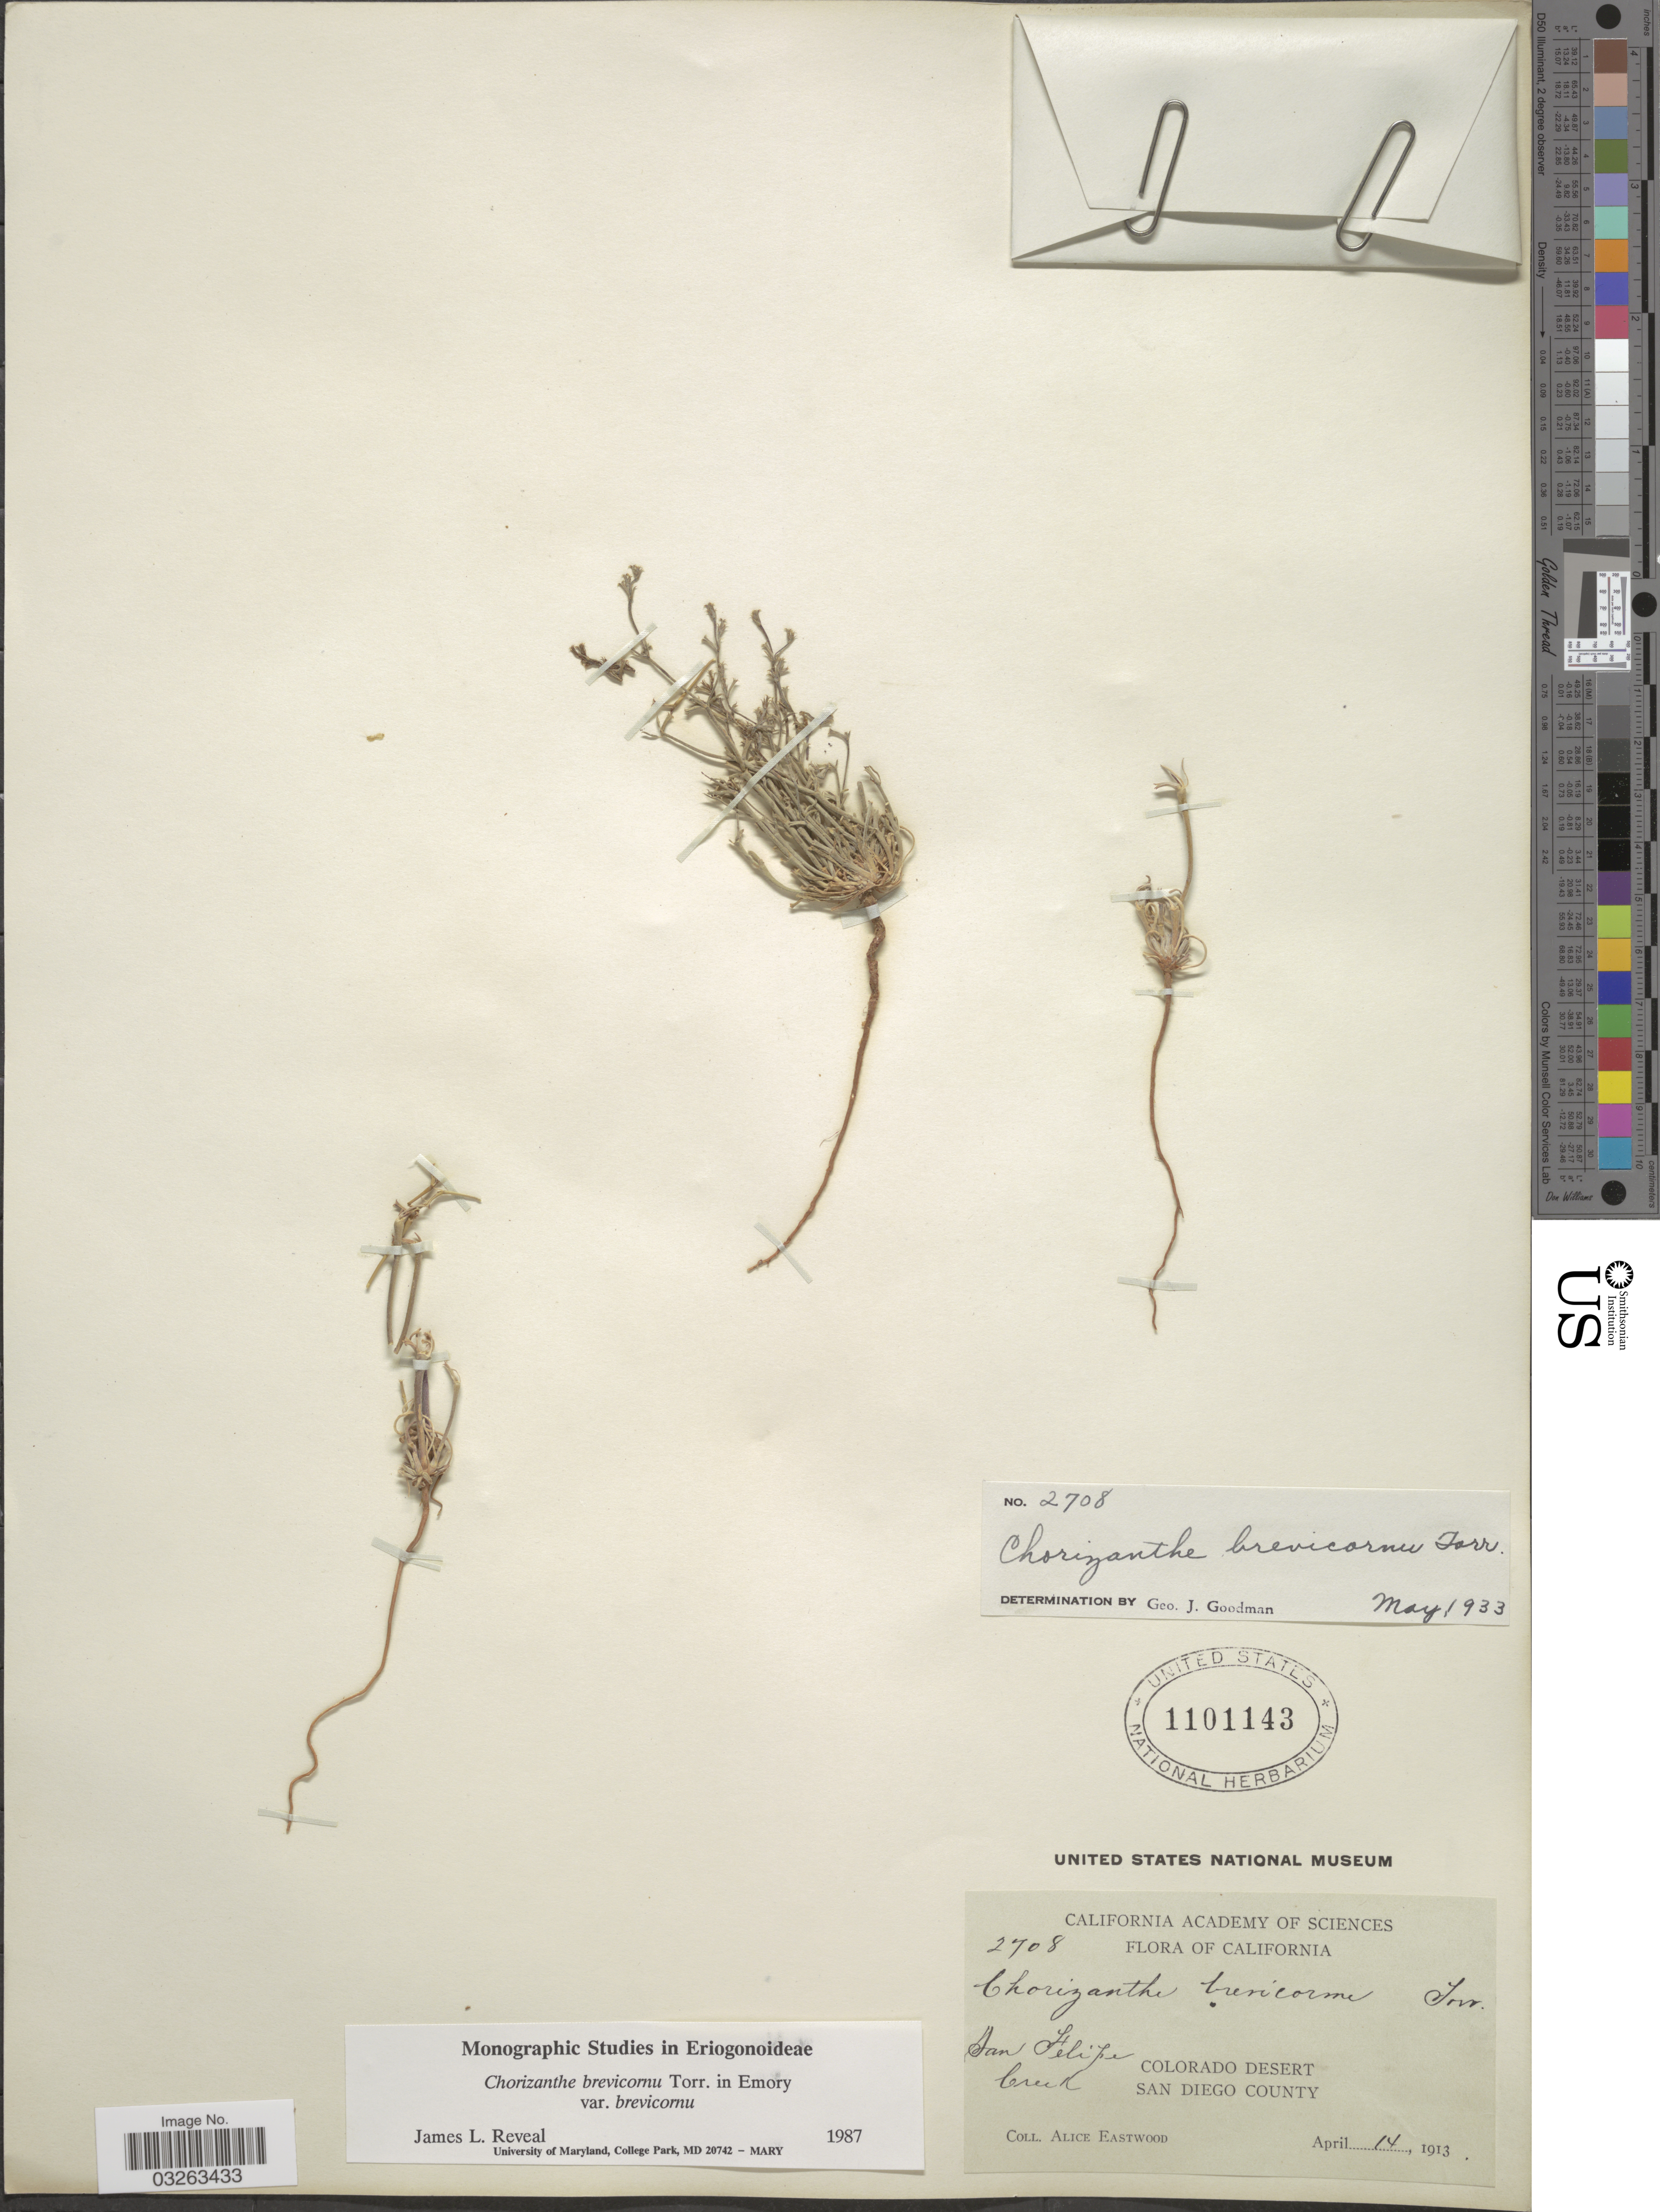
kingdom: Plantae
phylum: Tracheophyta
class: Magnoliopsida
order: Caryophyllales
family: Polygonaceae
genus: Chorizanthe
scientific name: Chorizanthe brevicornu var. brevicornu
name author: Torr.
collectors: A. Eastwood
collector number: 2708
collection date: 1913-04-14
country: United States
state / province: California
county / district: San Diego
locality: San Felipe Creek. Colorado Desert. San Diego County.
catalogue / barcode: US 1101143